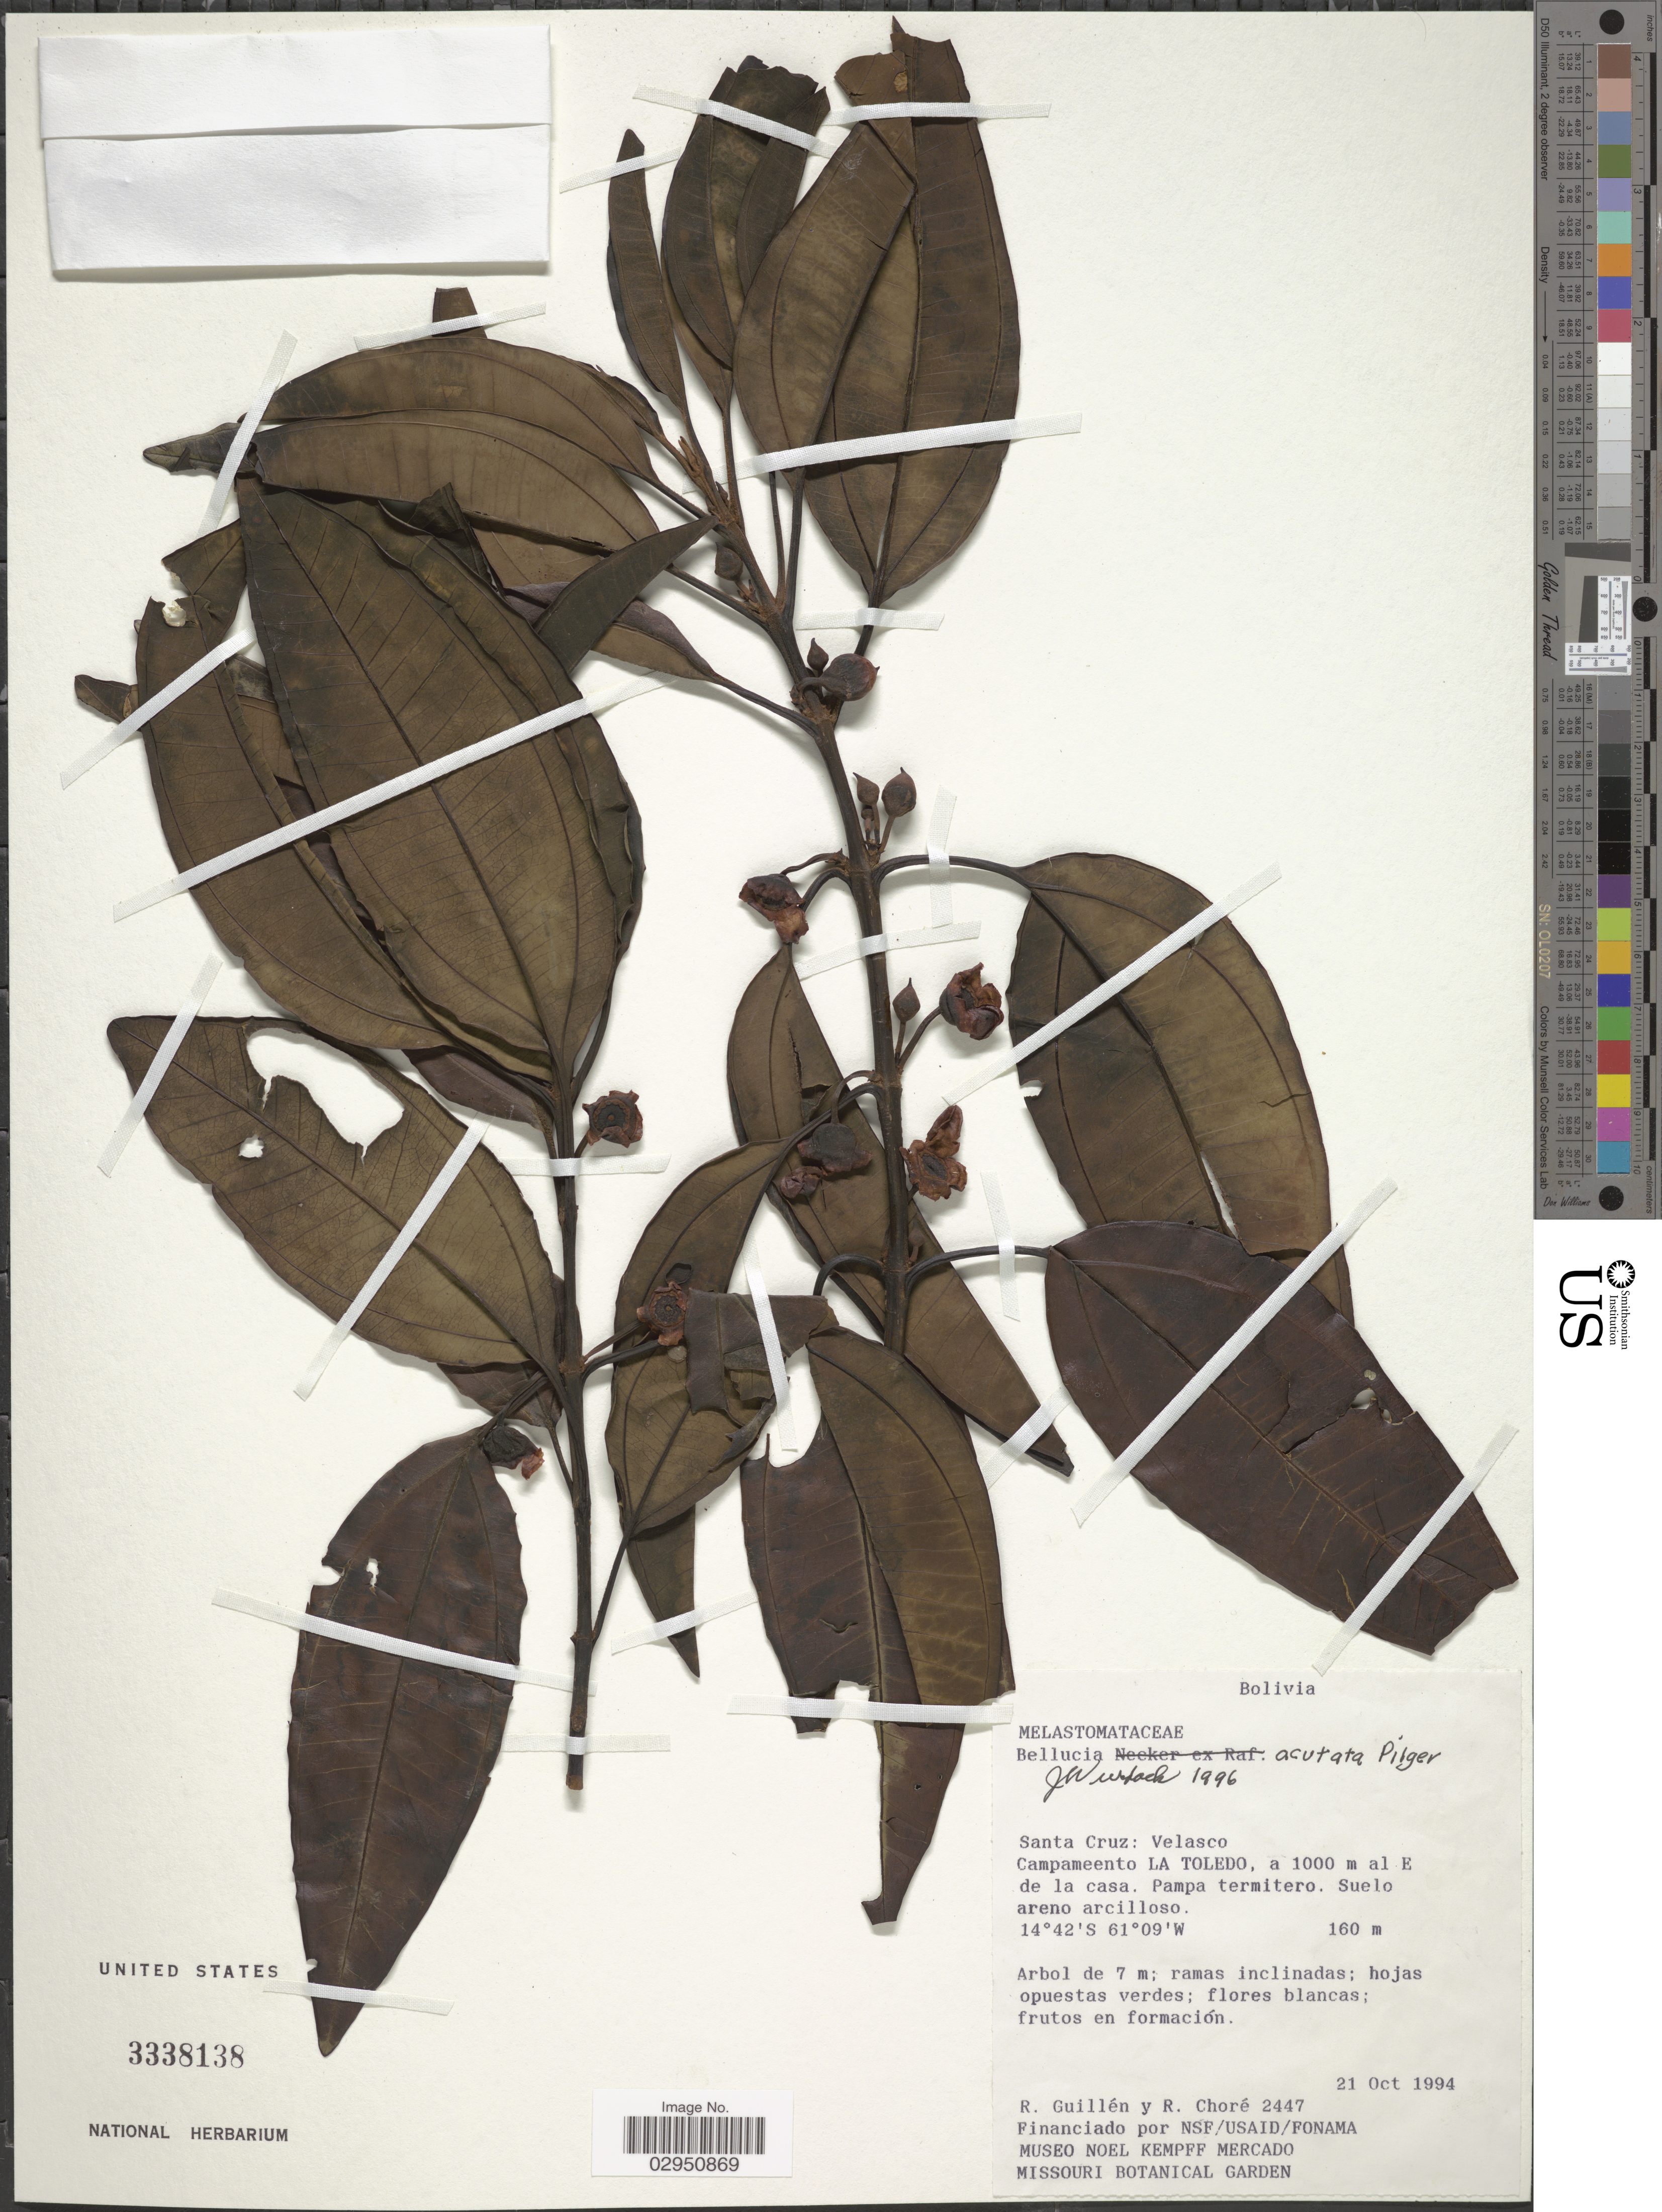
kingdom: Plantae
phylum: Tracheophyta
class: Magnoliopsida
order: Myrtales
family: Melastomataceae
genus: Bellucia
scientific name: Bellucia acutata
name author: Pilg.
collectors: R. Guillen & R. Choré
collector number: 2447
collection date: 1994-10-21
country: Bolivia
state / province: Santa Cruz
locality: Velasco. Campamento La Toledo, a 1000 m al e de la casa.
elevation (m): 160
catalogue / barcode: US 3338138